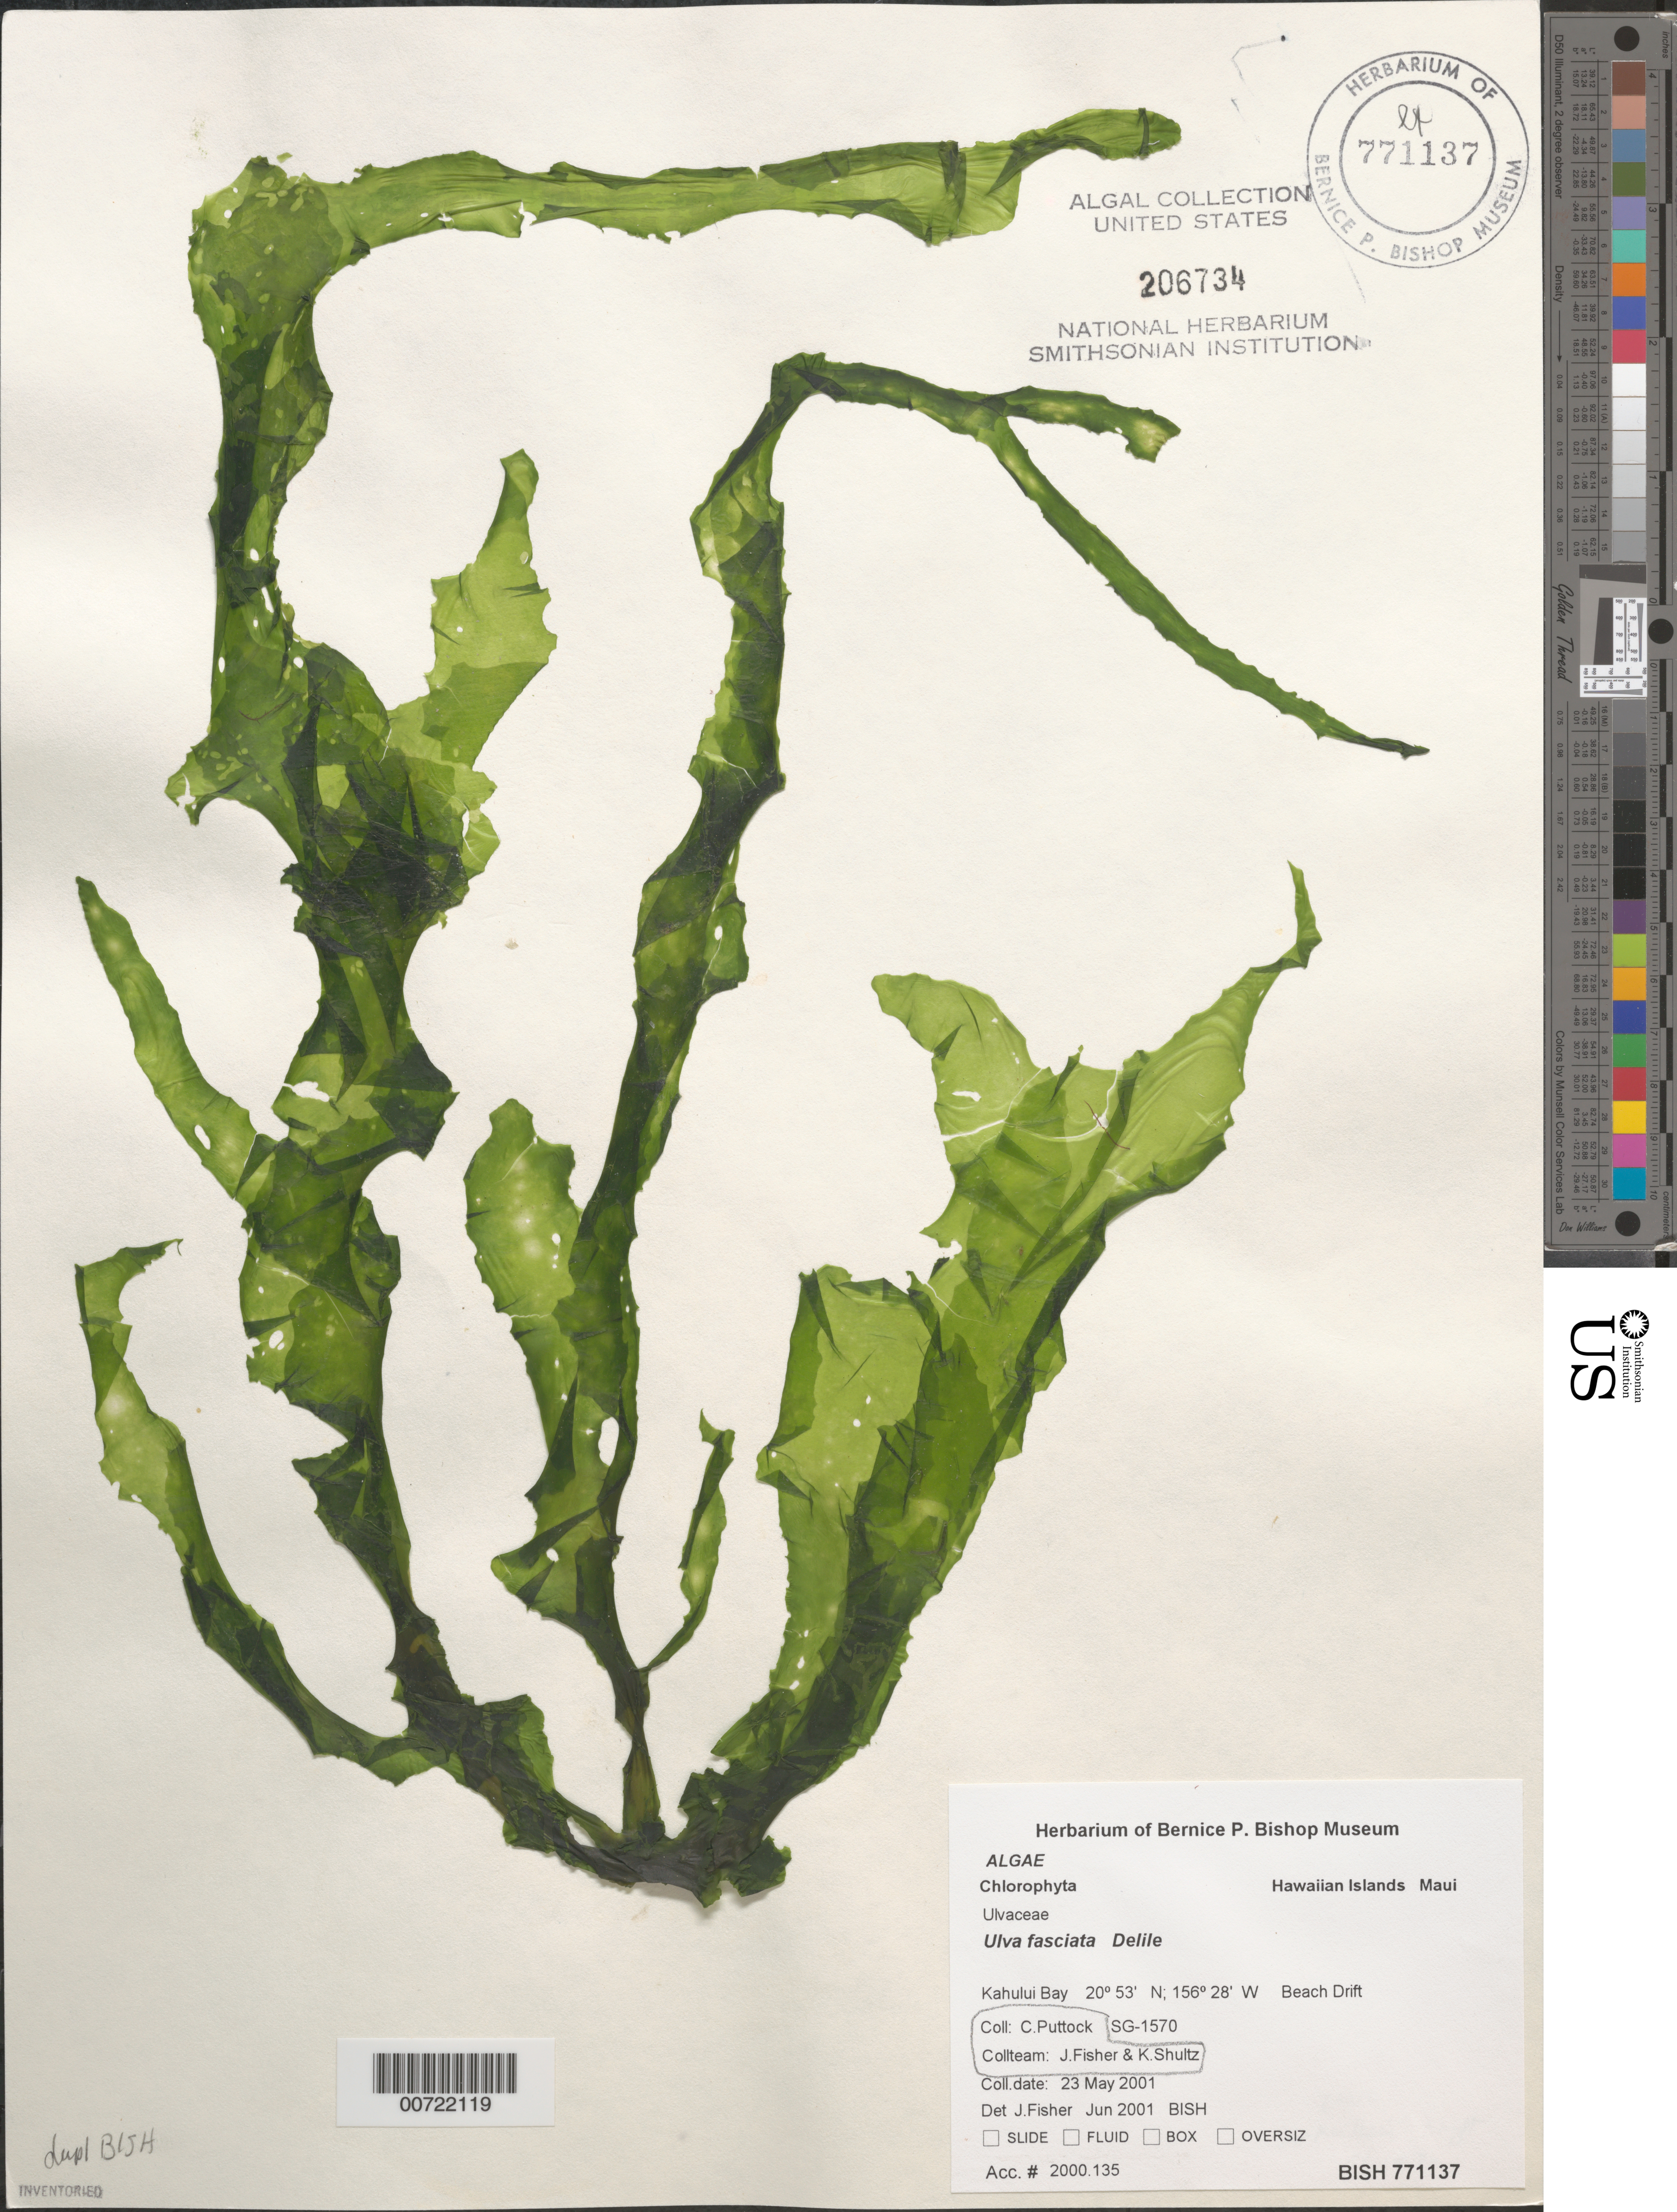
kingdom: Plantae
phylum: Chlorophyta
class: Ulvophyceae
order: Ulvales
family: Ulvaceae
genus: Ulva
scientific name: Ulva lactuca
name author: L.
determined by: Algae name updating Project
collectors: C. Puttock, J. Fisher & K. Shultz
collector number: SG-1570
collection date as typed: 23 May 2001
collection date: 2001-05-23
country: United States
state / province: Hawaii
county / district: Maui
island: Maui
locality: Kahului Bay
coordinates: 20 53' N, 156 28' W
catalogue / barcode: US 206734